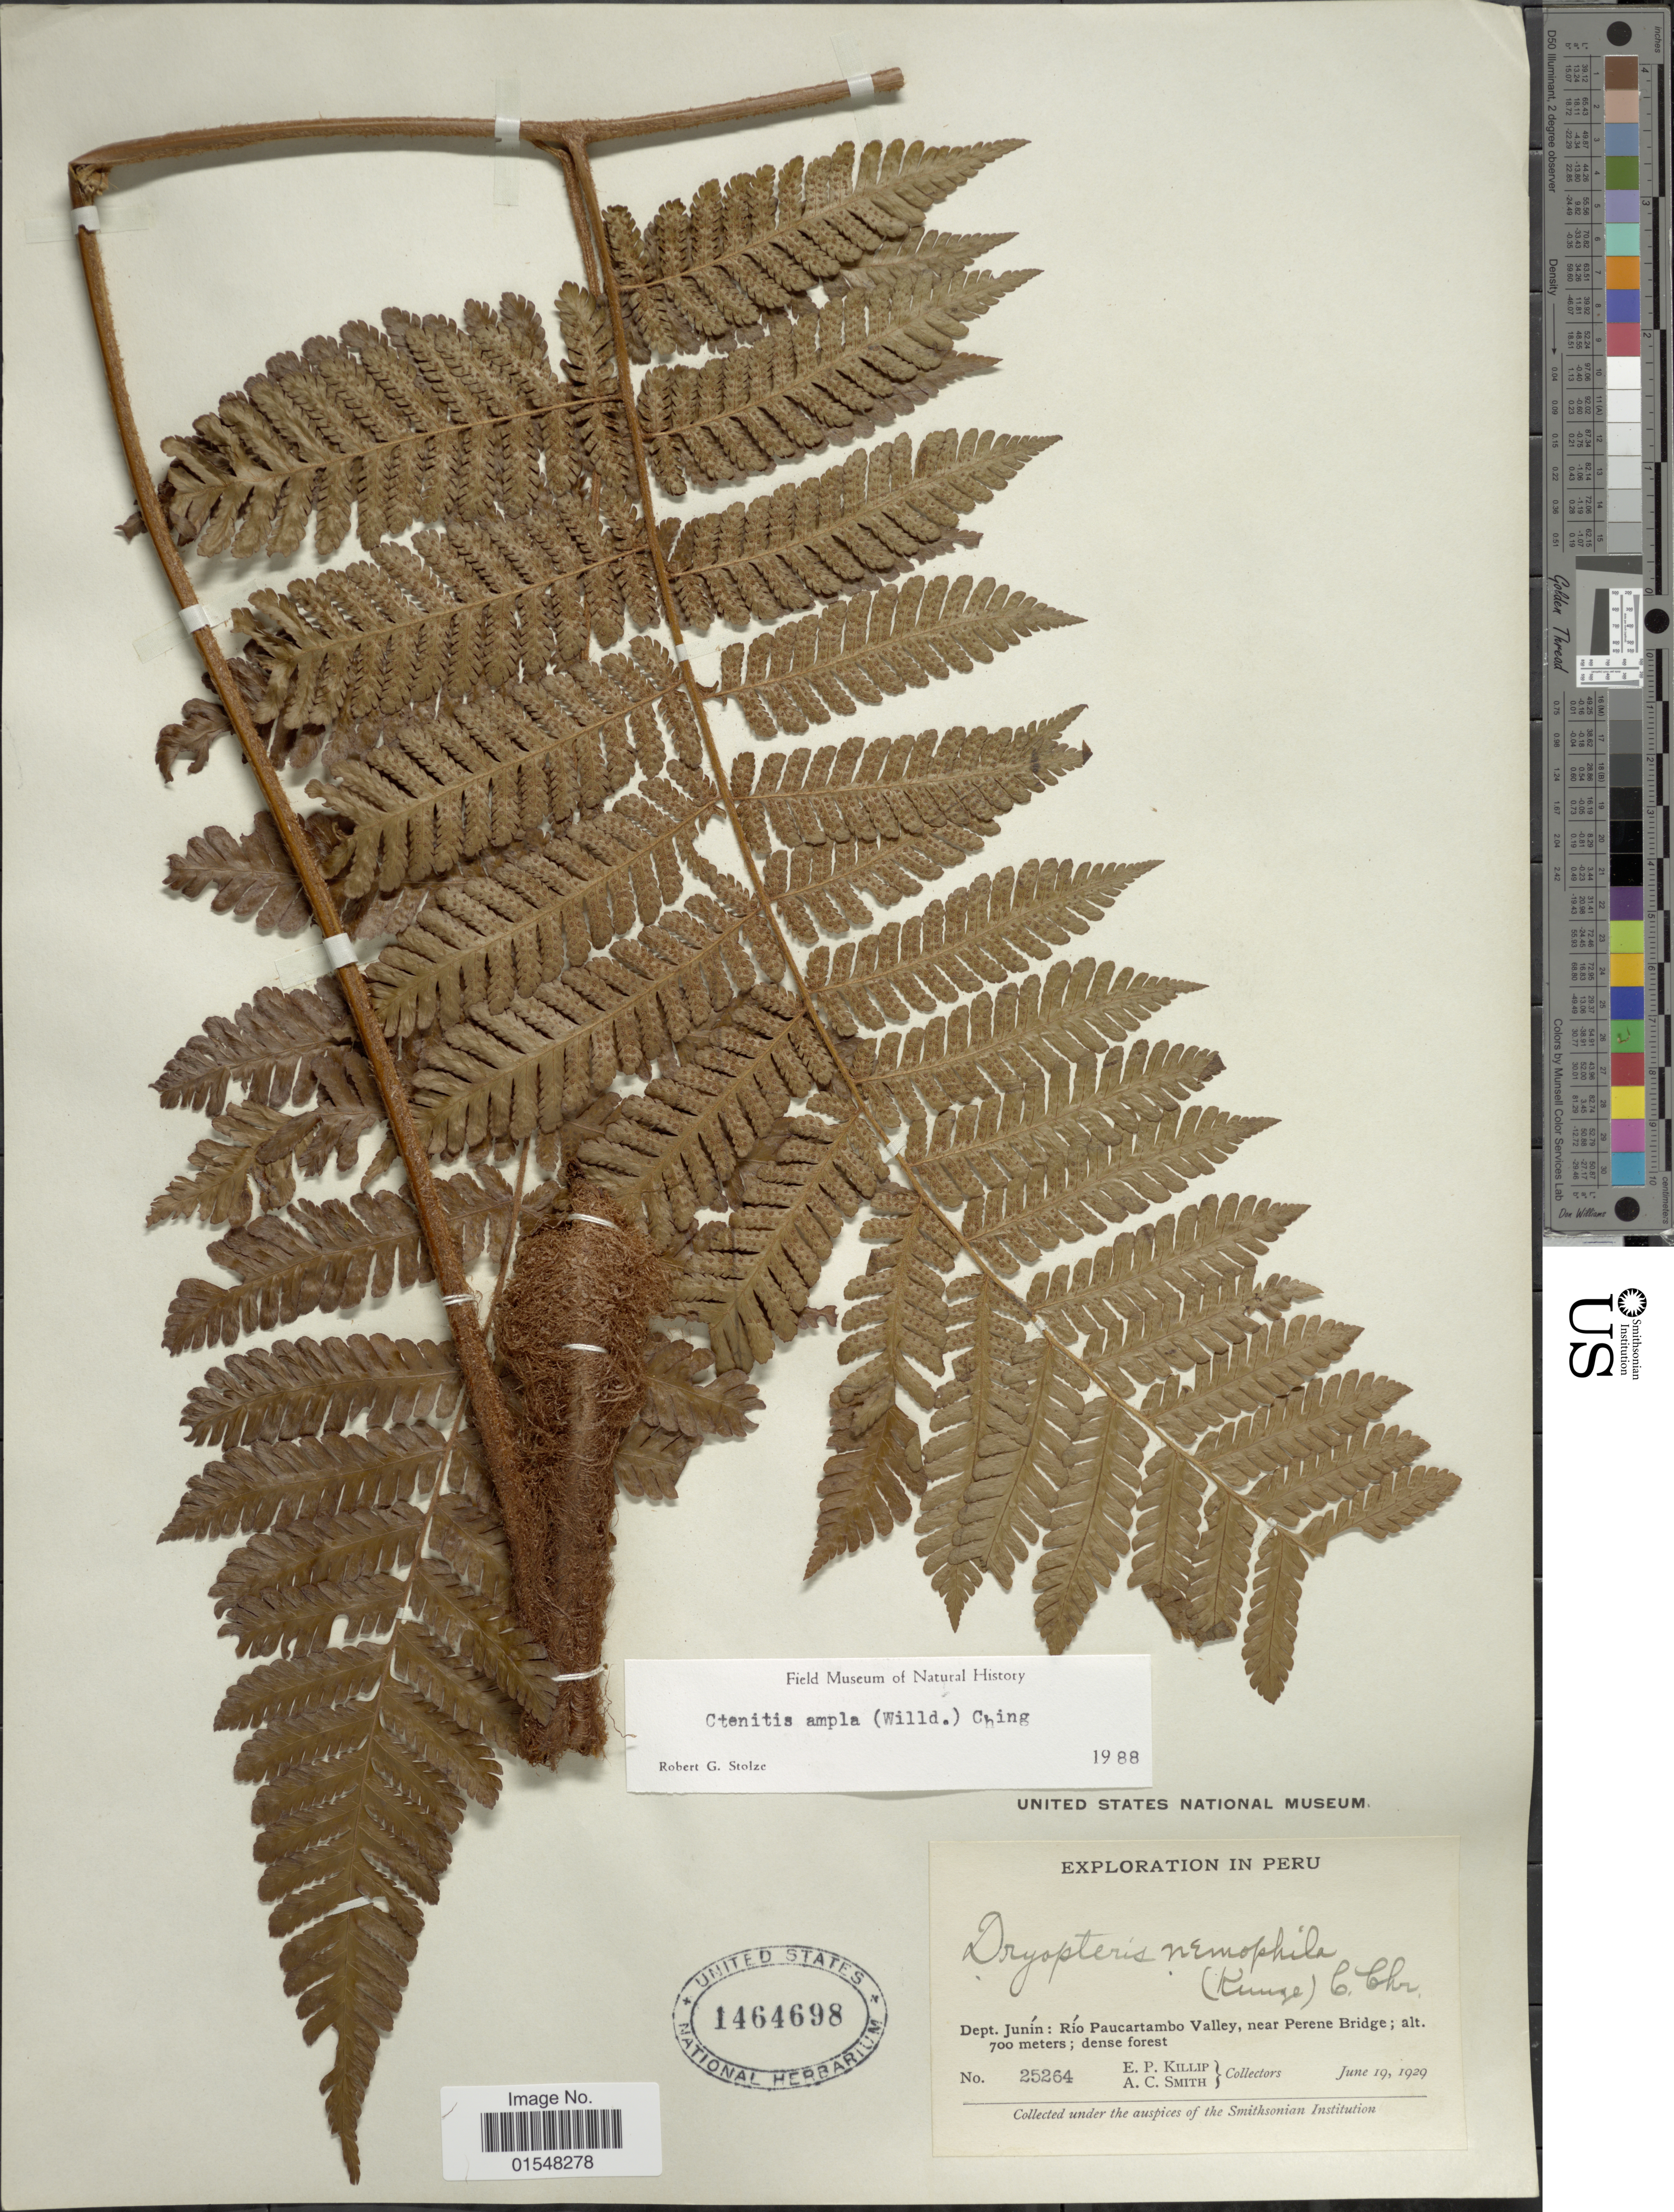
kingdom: Plantae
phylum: Tracheophyta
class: Polypodiopsida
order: Polypodiales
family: Dryopteridaceae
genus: Ctenitis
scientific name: Ctenitis ampla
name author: (Humb. & Bonpl. ex Willd.) Ching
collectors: E. P. Killip & A. C. Smith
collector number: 25264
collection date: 1929-06-19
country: Peru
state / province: Junín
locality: Río Paucartambo Valley, near Perene Bridge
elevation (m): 700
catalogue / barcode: US 1464698